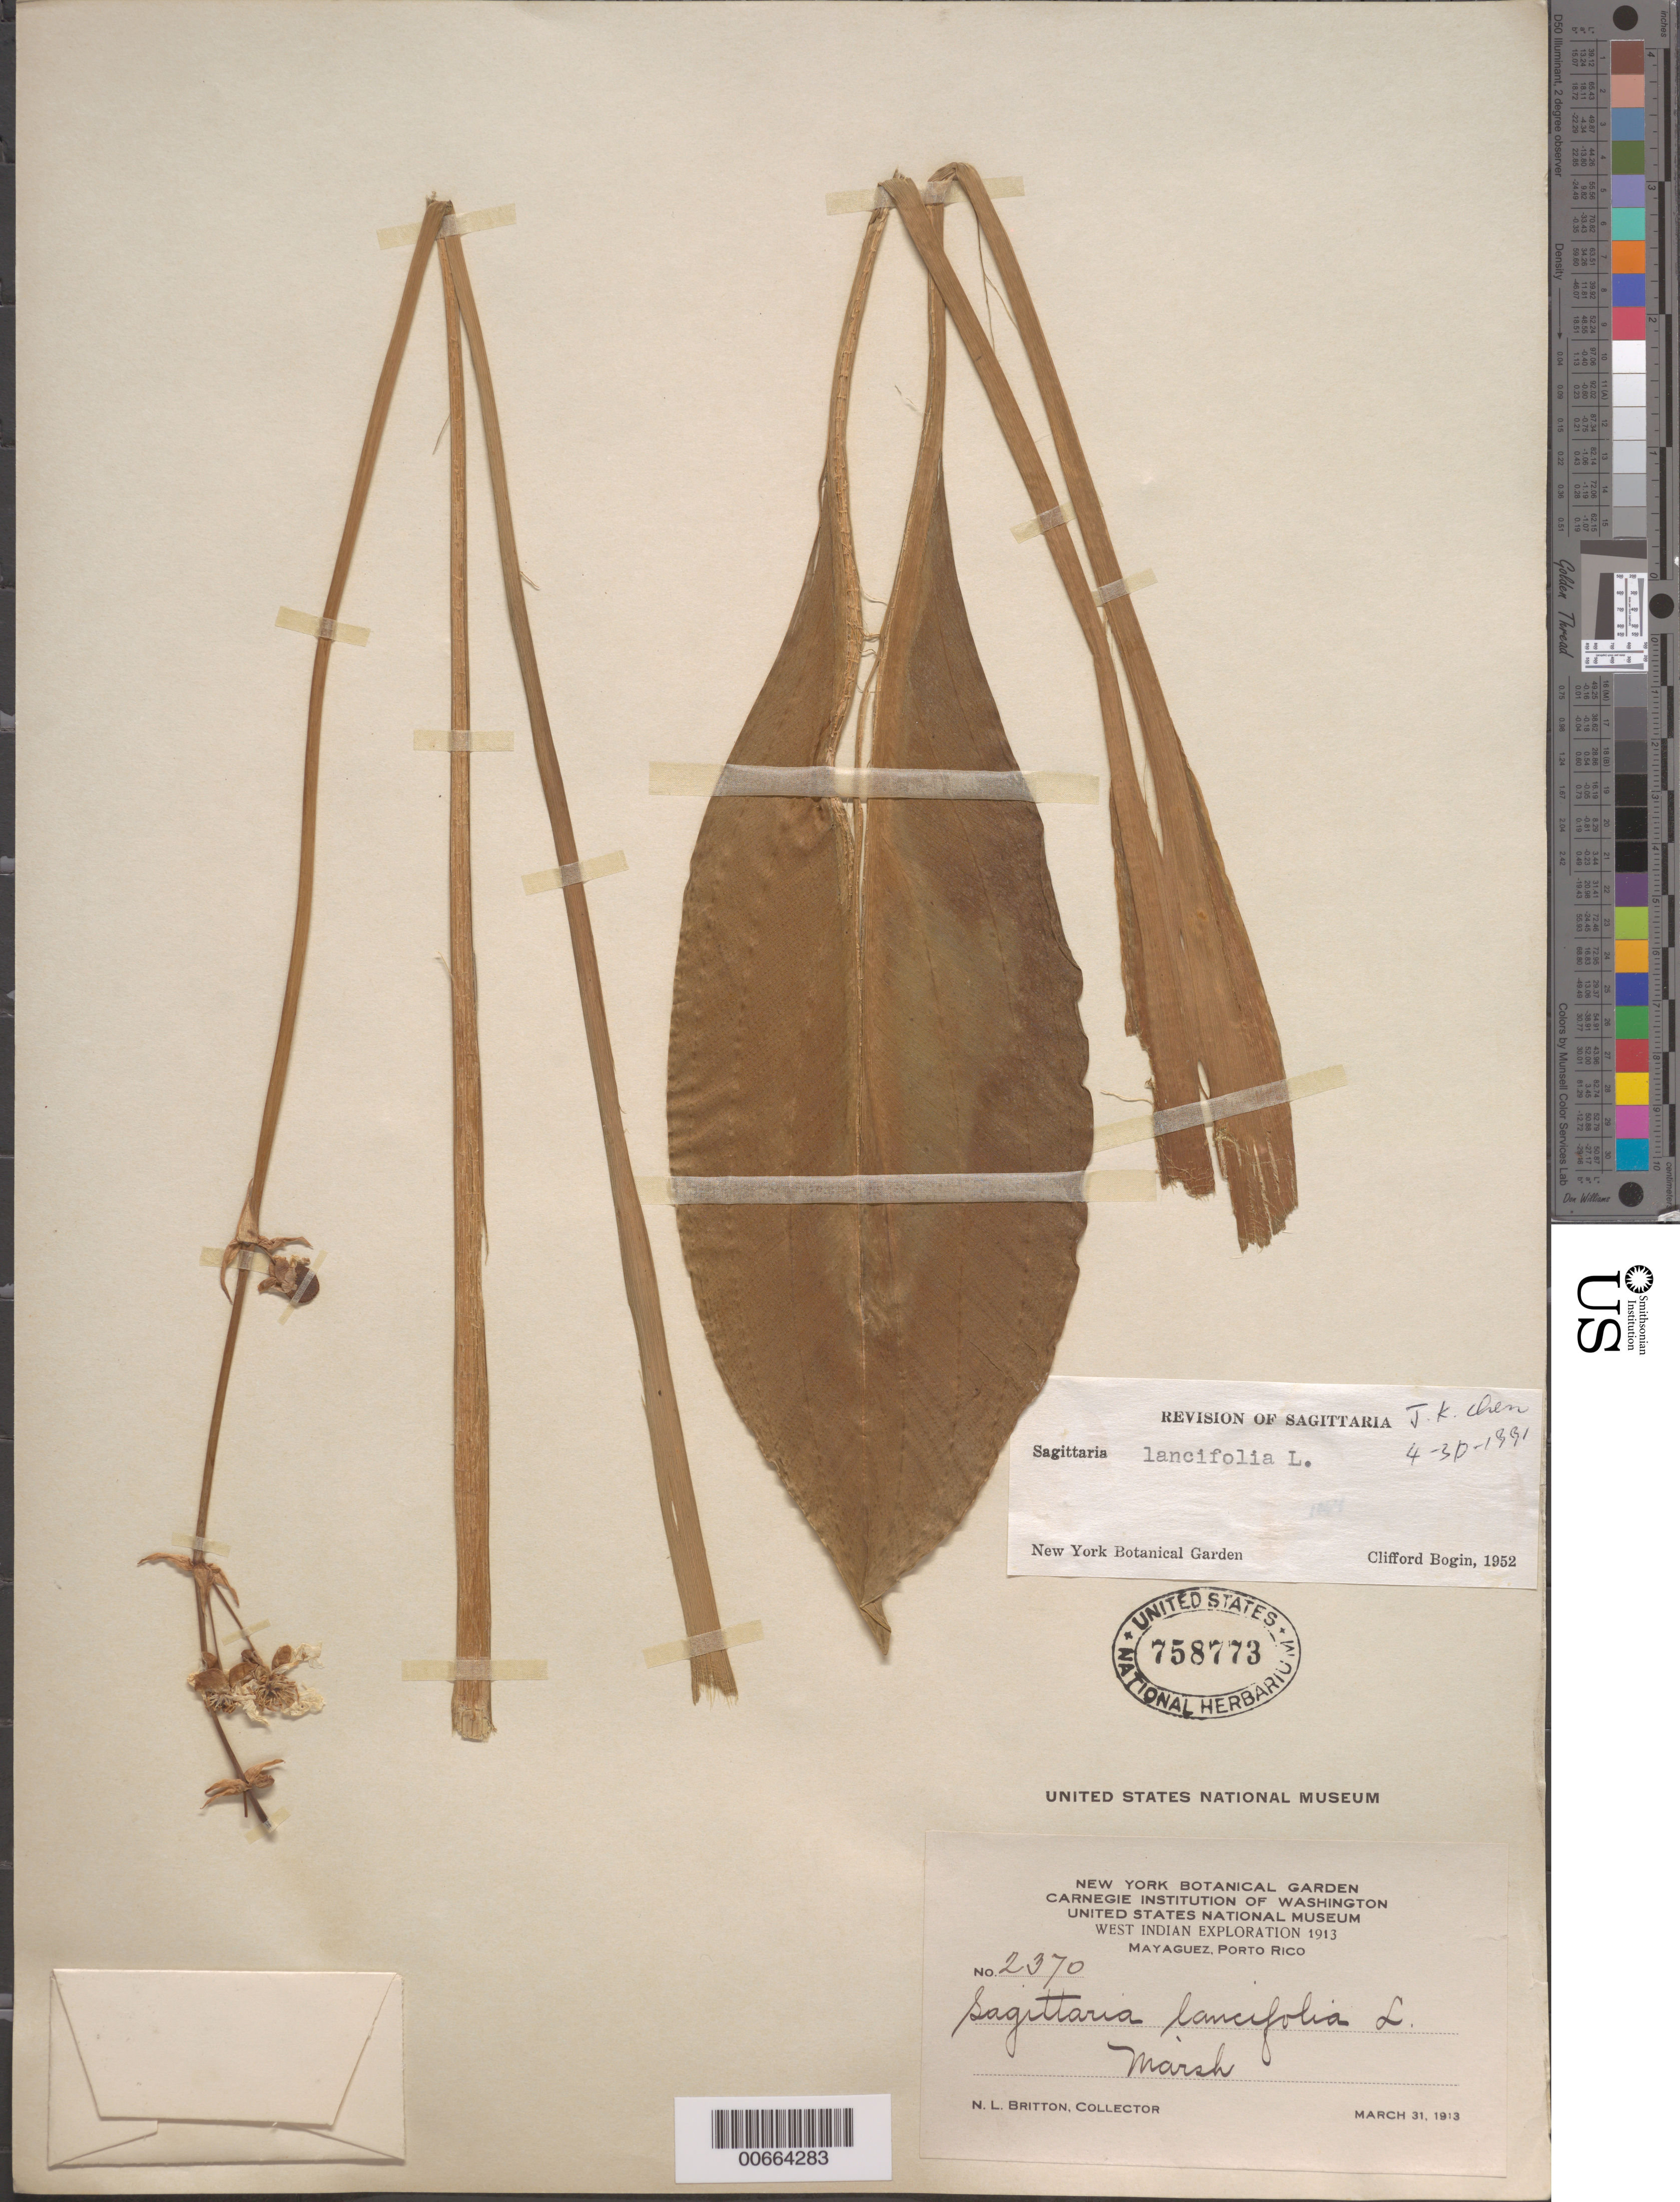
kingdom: Plantae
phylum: Tracheophyta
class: Liliopsida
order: Alismatales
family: Alismataceae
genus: Sagittaria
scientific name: Sagittaria lancifolia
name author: L.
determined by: Chen, J. K.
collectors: N. Britton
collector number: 2370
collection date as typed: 31 Mar 1913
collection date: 1913-03-31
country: Puerto Rico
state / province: Mayagüez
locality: Mayaguez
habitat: Marsh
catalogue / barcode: US 758773